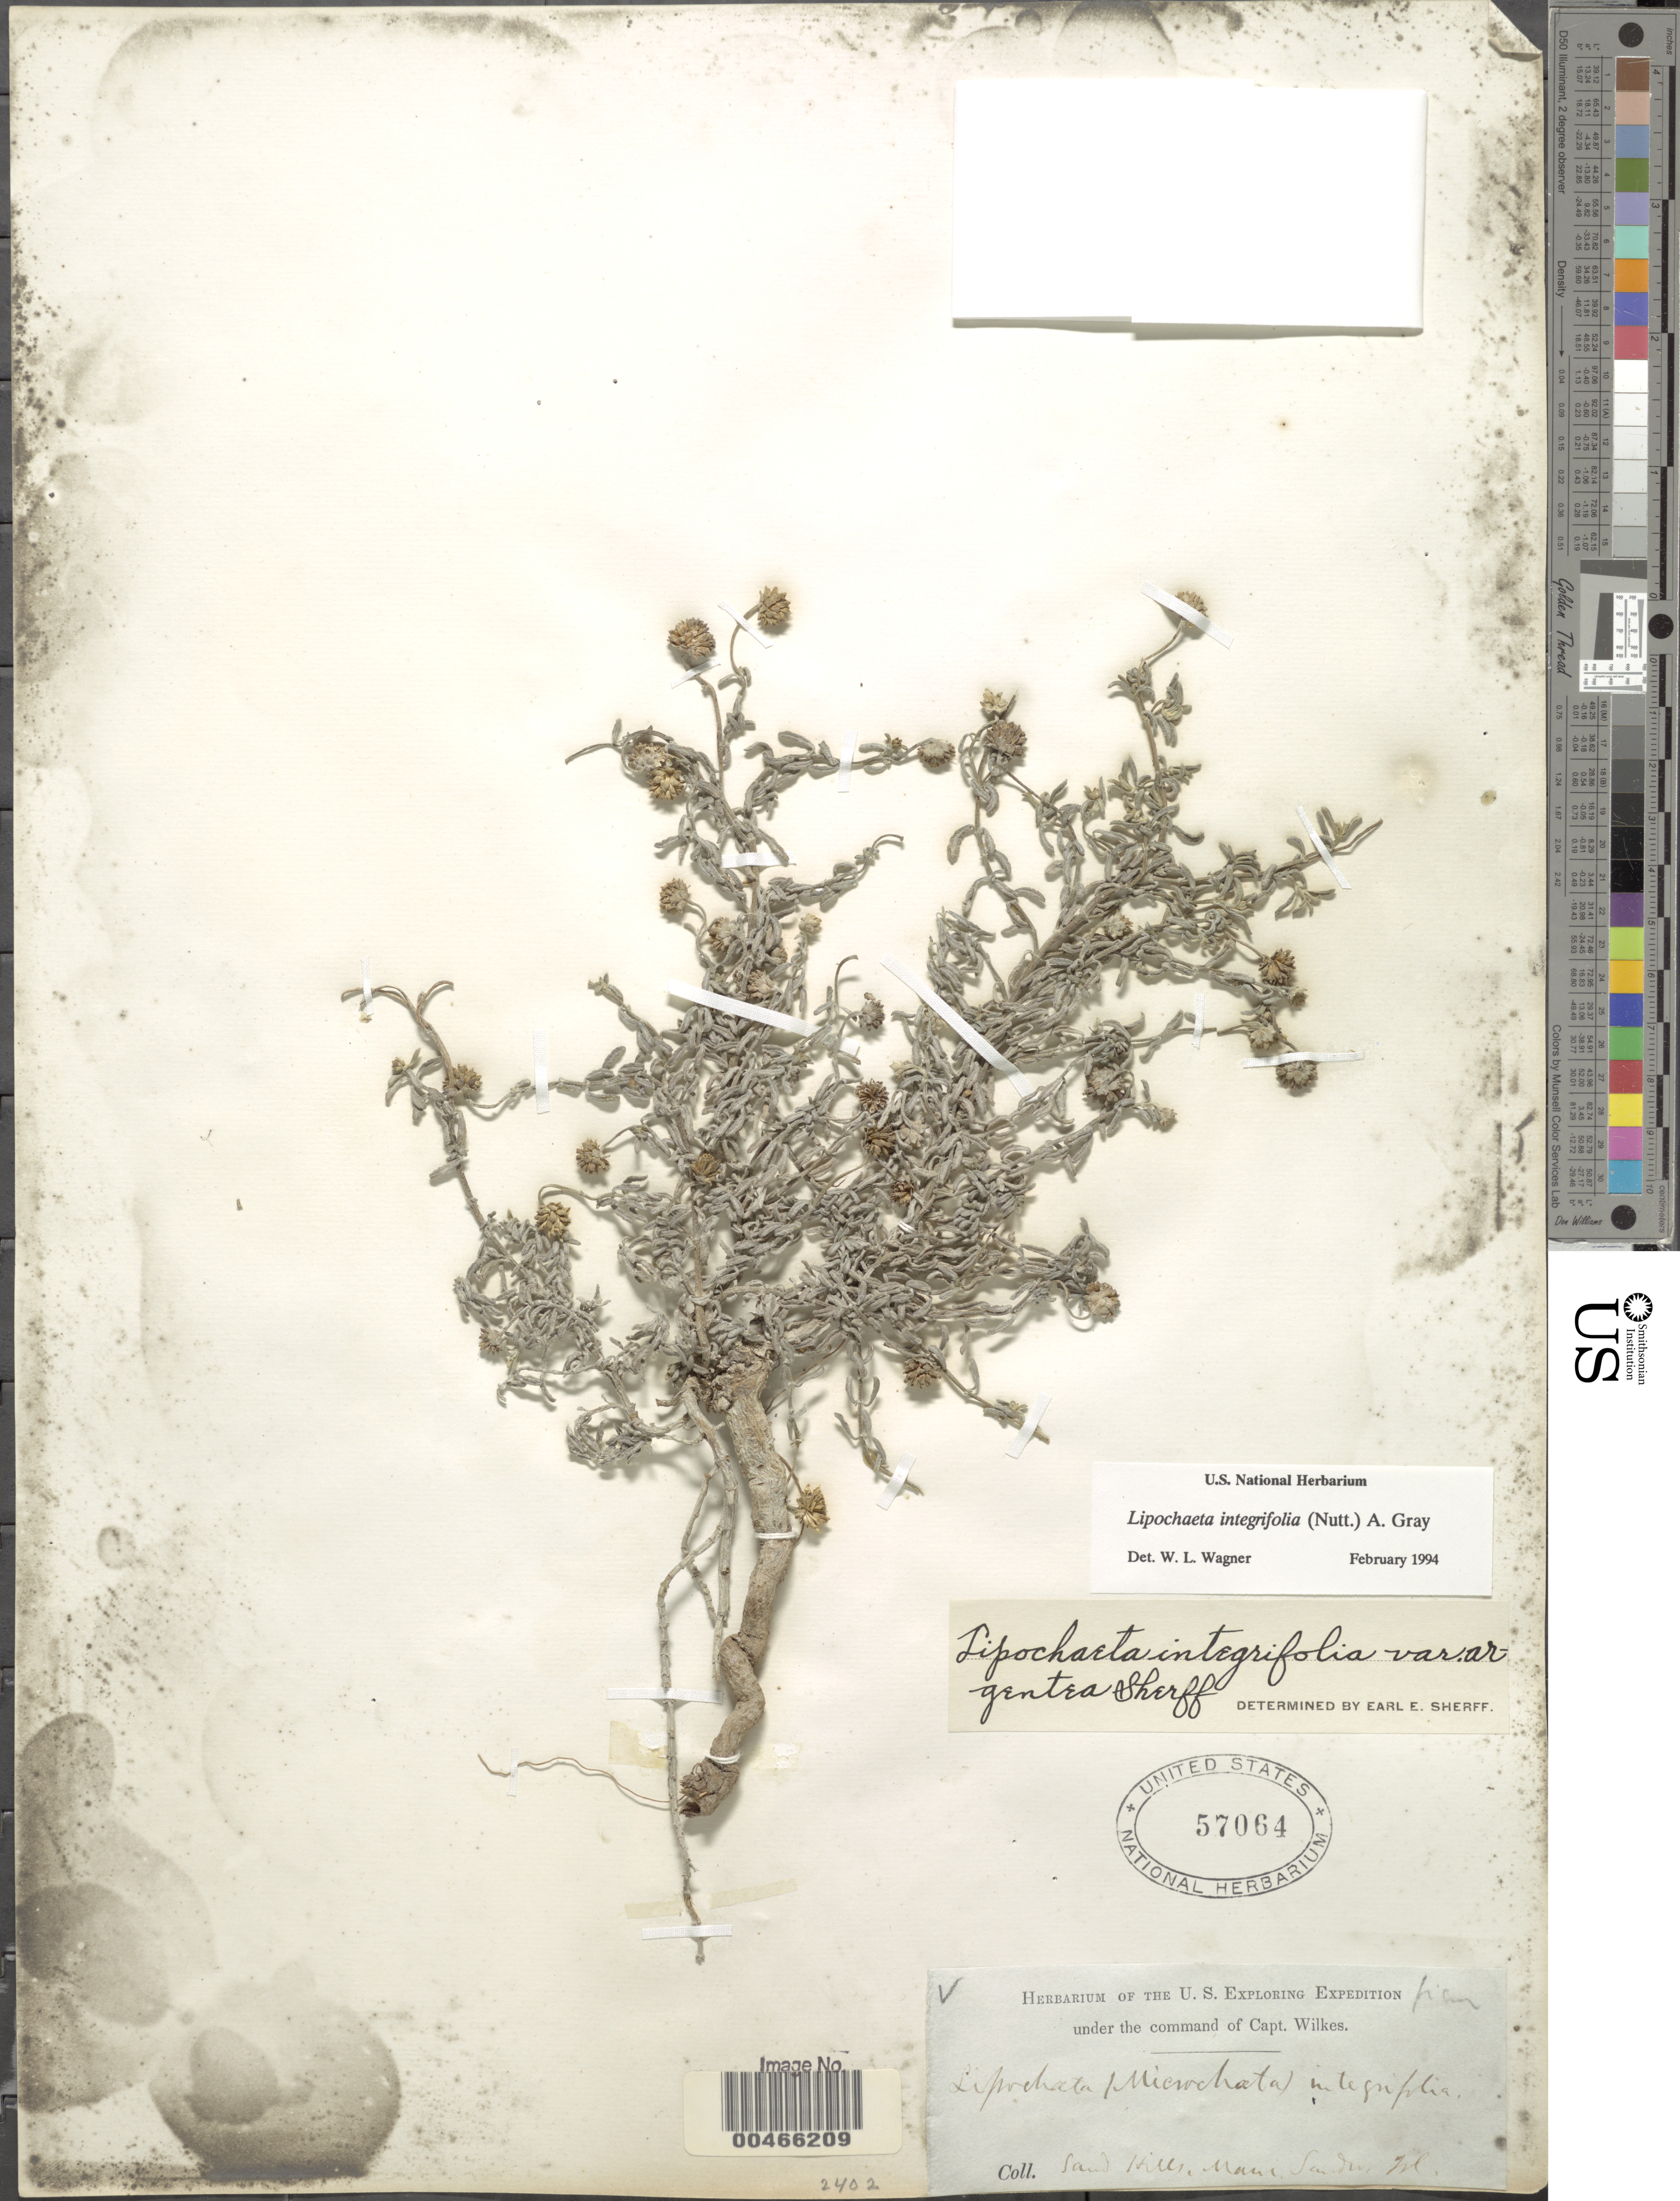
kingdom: Plantae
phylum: Tracheophyta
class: Magnoliopsida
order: Asterales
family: Asteraceae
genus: Wollastonia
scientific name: Wollastonia integrifolia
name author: (Nutt.) Orchard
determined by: Wagner, W. L., (BOT), Smithsonian Institution - National Museum of Natural History (UNITED STATES)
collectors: Wilkes Explor. Exped.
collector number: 2402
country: United States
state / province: Hawaii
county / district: Maui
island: Maui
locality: Sand Hills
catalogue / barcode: US 57064